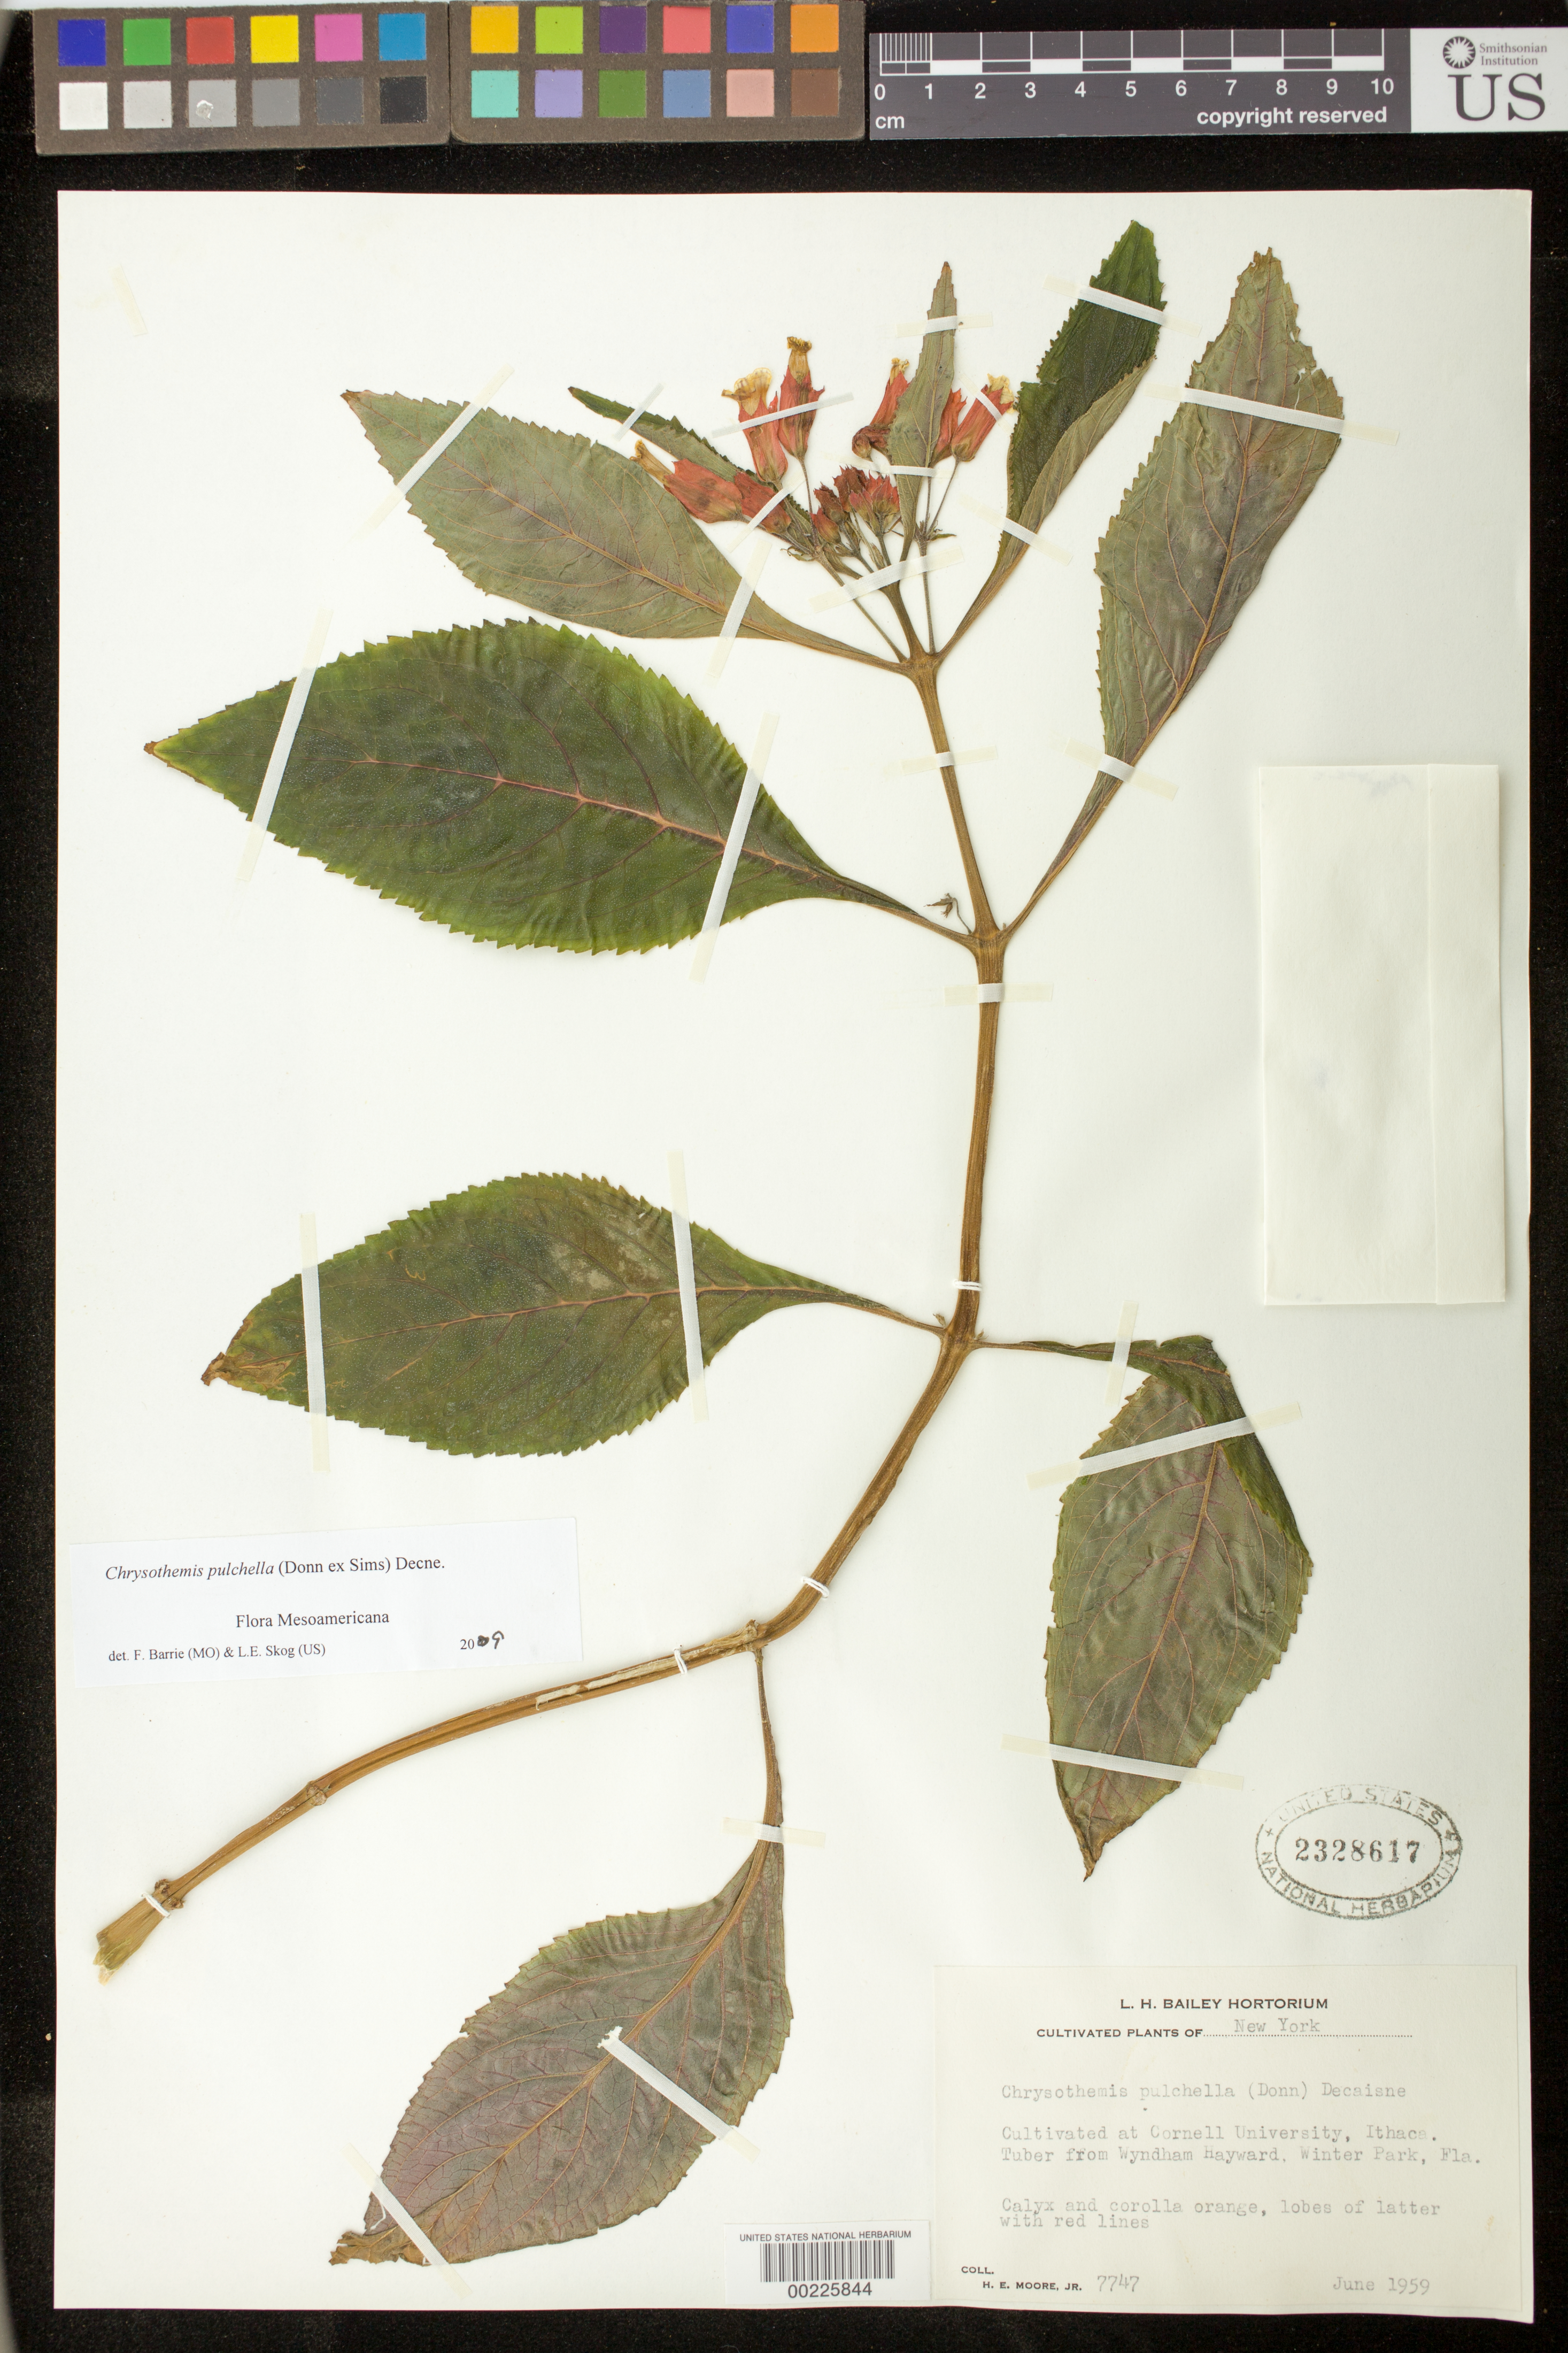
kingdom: Plantae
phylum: Tracheophyta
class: Magnoliopsida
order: Lamiales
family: Gesneriaceae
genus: Chrysothemis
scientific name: Chrysothemis pulchella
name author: (Donn ex Sims) Decne.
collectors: H. E. Moore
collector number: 7747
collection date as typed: Jun 1959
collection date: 1959-06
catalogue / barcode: US 2328617